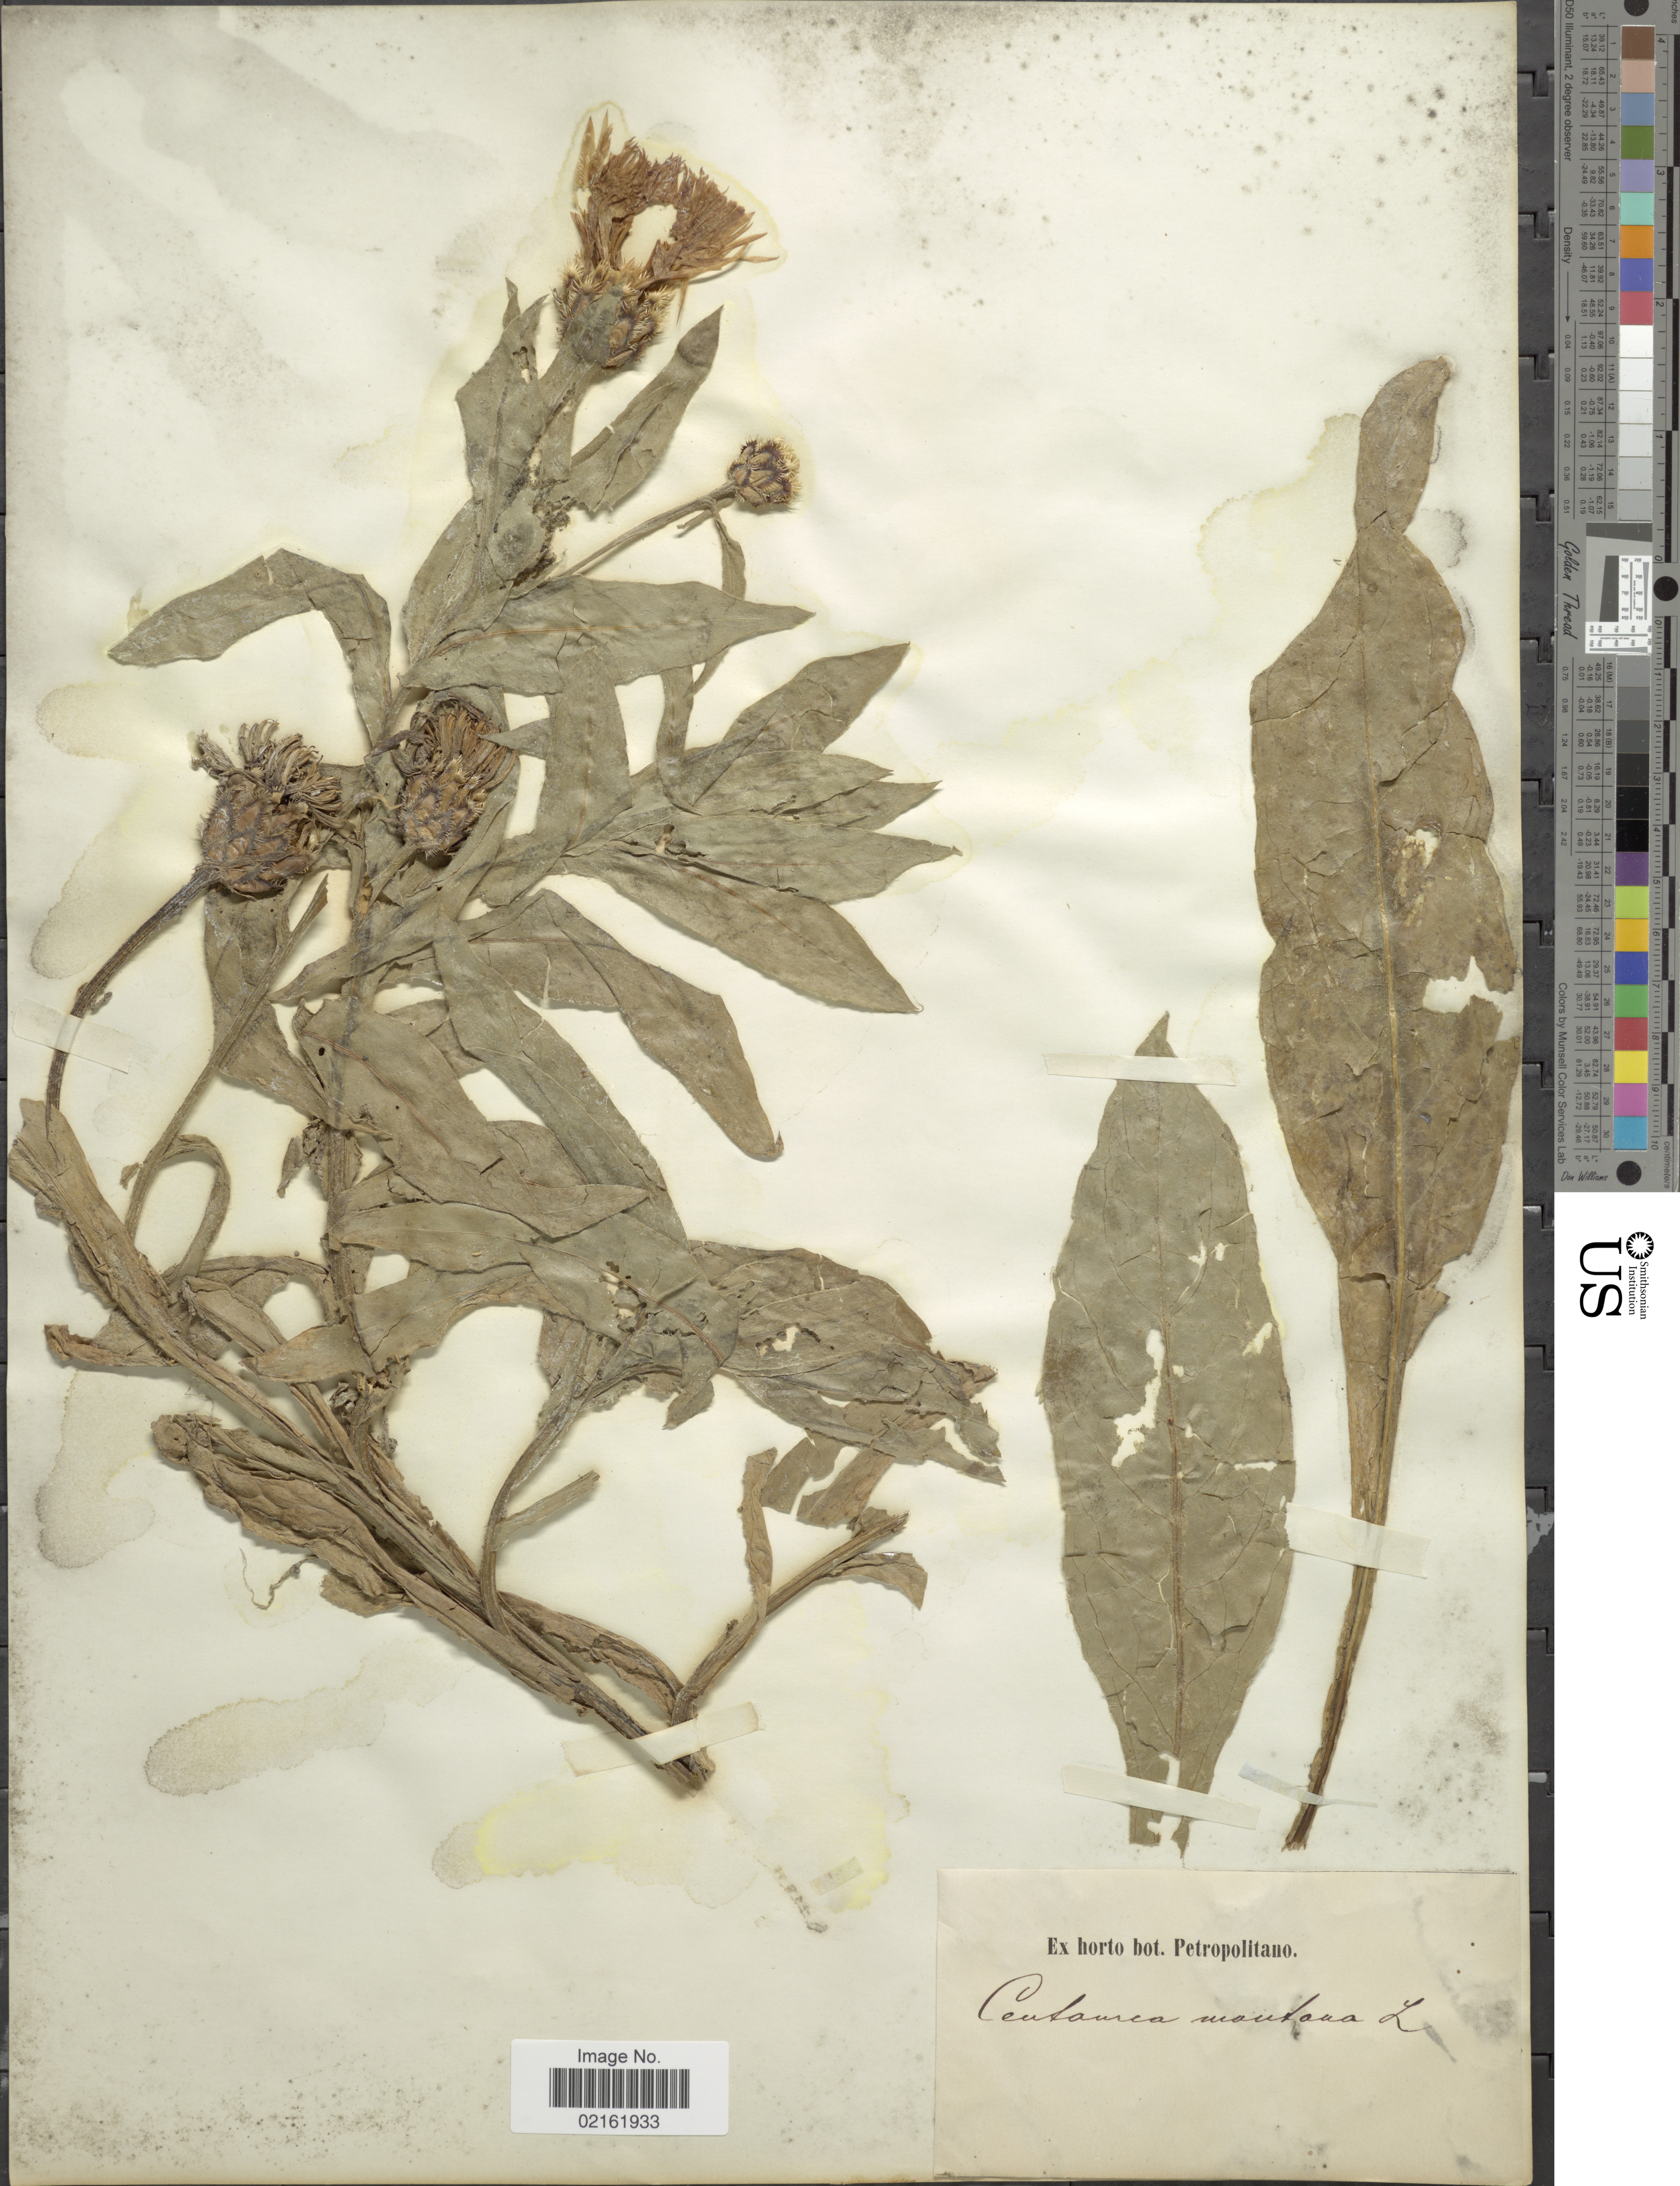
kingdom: Plantae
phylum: Tracheophyta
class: Magnoliopsida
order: Asterales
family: Asteraceae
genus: Centaurea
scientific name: Centaurea cheiranthifolia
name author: Willd.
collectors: ex Herb. Horti Bot. Petropolitani